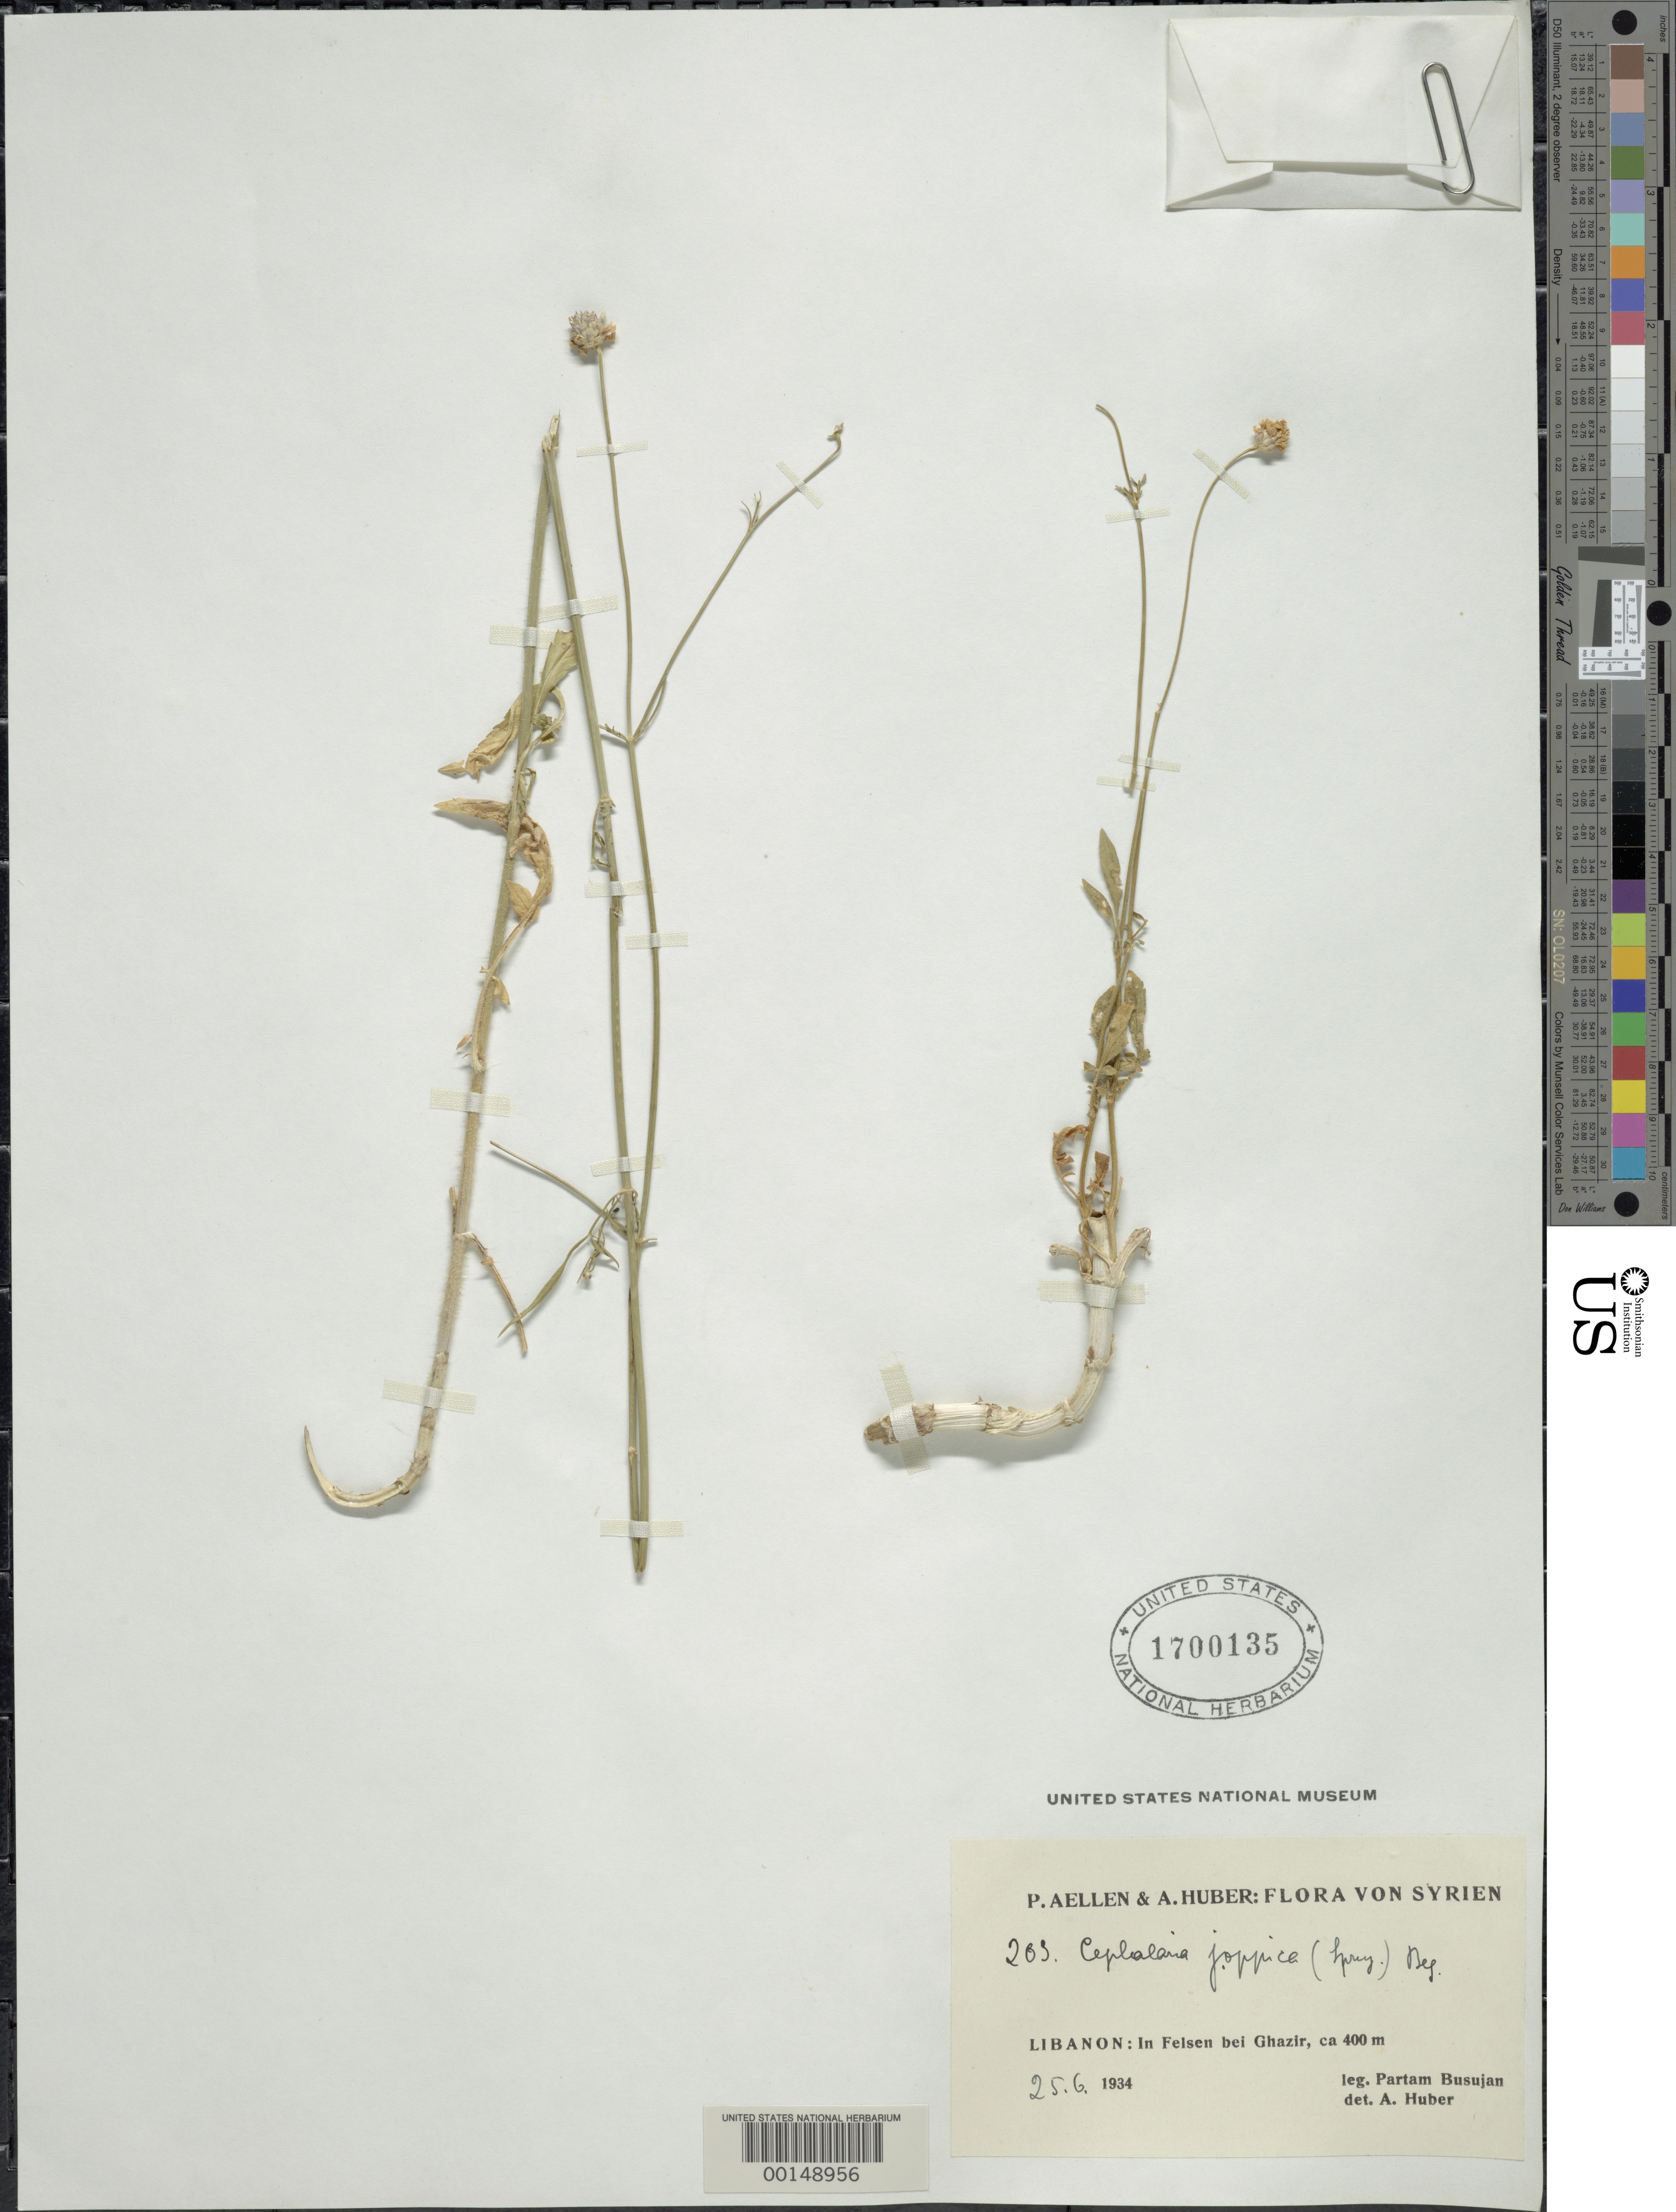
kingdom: Plantae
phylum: Tracheophyta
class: Magnoliopsida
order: Dipsacales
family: Caprifoliaceae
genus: Cephalaria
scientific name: Cephalaria joppica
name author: (Spreng.) V.A. Matthews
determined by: Huber, Allen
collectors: P. Busujan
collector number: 203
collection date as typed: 25 Jun 1934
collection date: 1934-06-25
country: Lebanon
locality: Libanon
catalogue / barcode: US 1700135